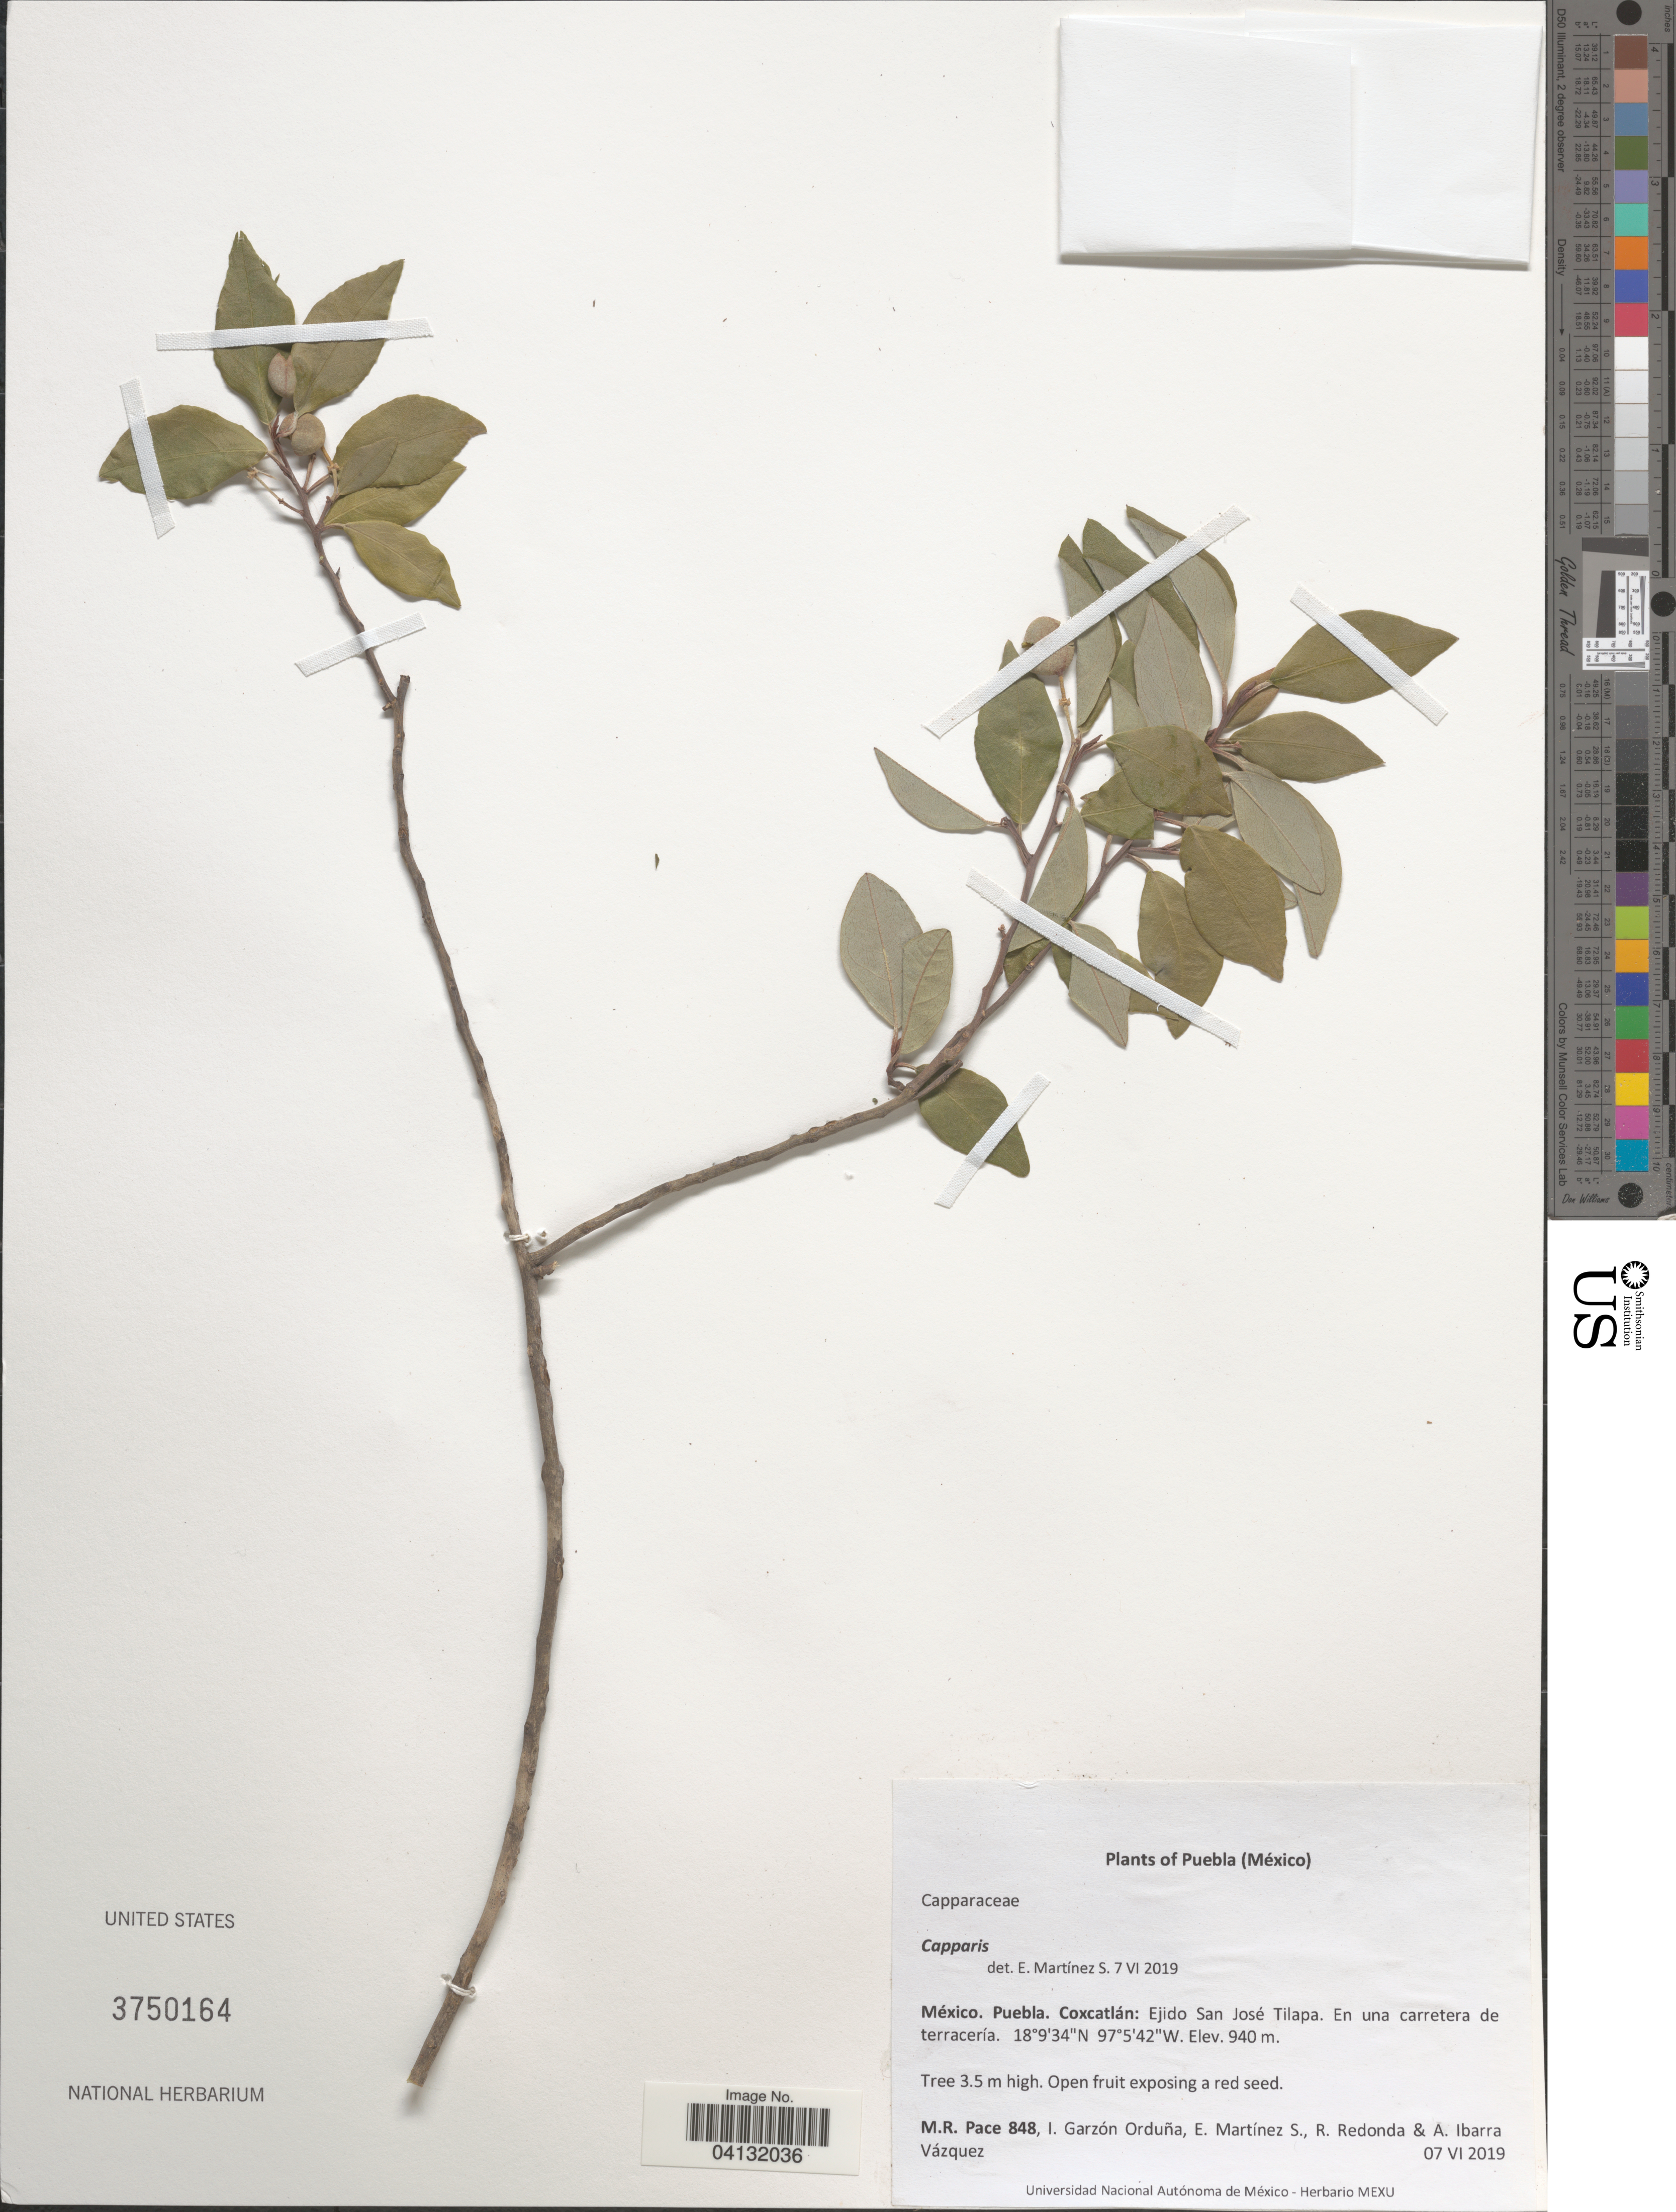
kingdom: Plantae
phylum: Tracheophyta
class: Magnoliopsida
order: Brassicales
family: Capparaceae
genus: Capparis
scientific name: Capparis sp.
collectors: M. R. Pace, I. Garzón Orduna, E. M. Martínez S., R. Redonda & A. Ibarra Vázquez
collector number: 848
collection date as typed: Transcribed d/m/y: 7/6/2019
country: Mexico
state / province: Puebla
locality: Cuicatlán: Ejido San José Tilapa.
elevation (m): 940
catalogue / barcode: US 3750164